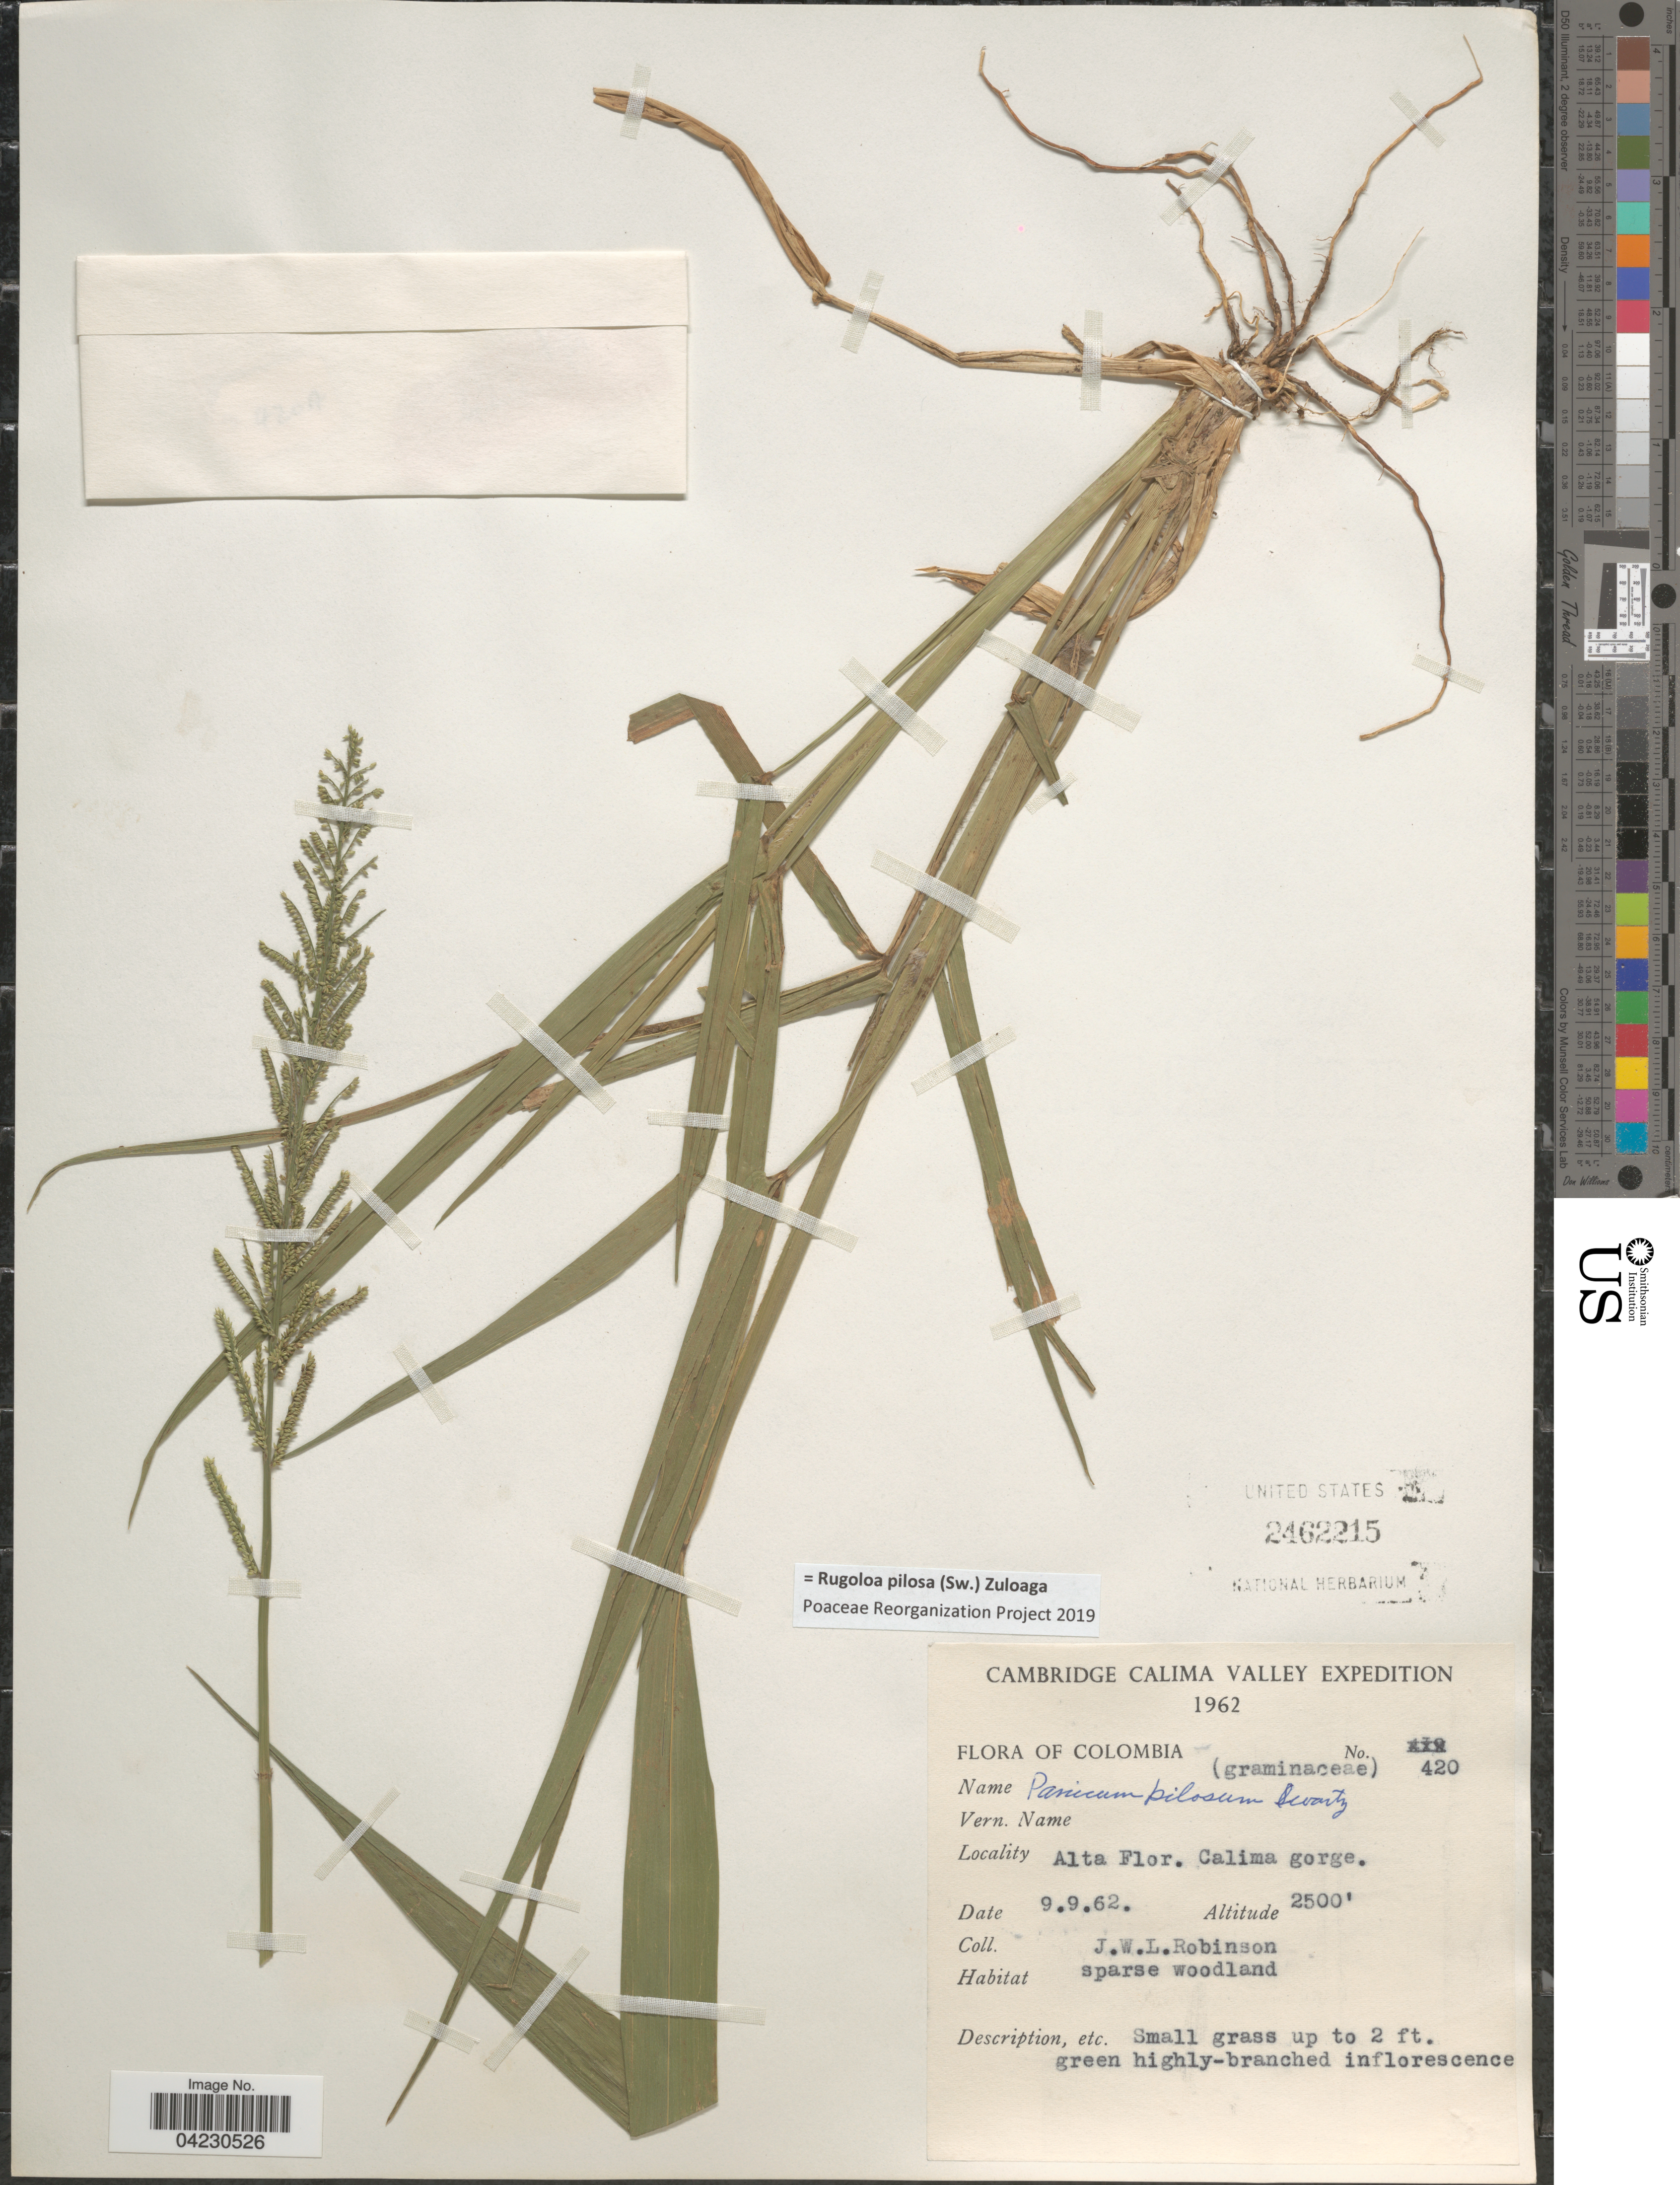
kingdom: Plantae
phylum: Tracheophyta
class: Liliopsida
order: Poales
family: Poaceae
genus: Rugoloa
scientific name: Rugoloa pilosa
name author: (Sw.) Zuloaga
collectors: J. W. Robinson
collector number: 420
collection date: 1962-09-09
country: Colombia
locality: Cambridge Calima Valley Expedition. Alta Flor. Calima gorge.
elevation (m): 762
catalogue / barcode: US 2462215